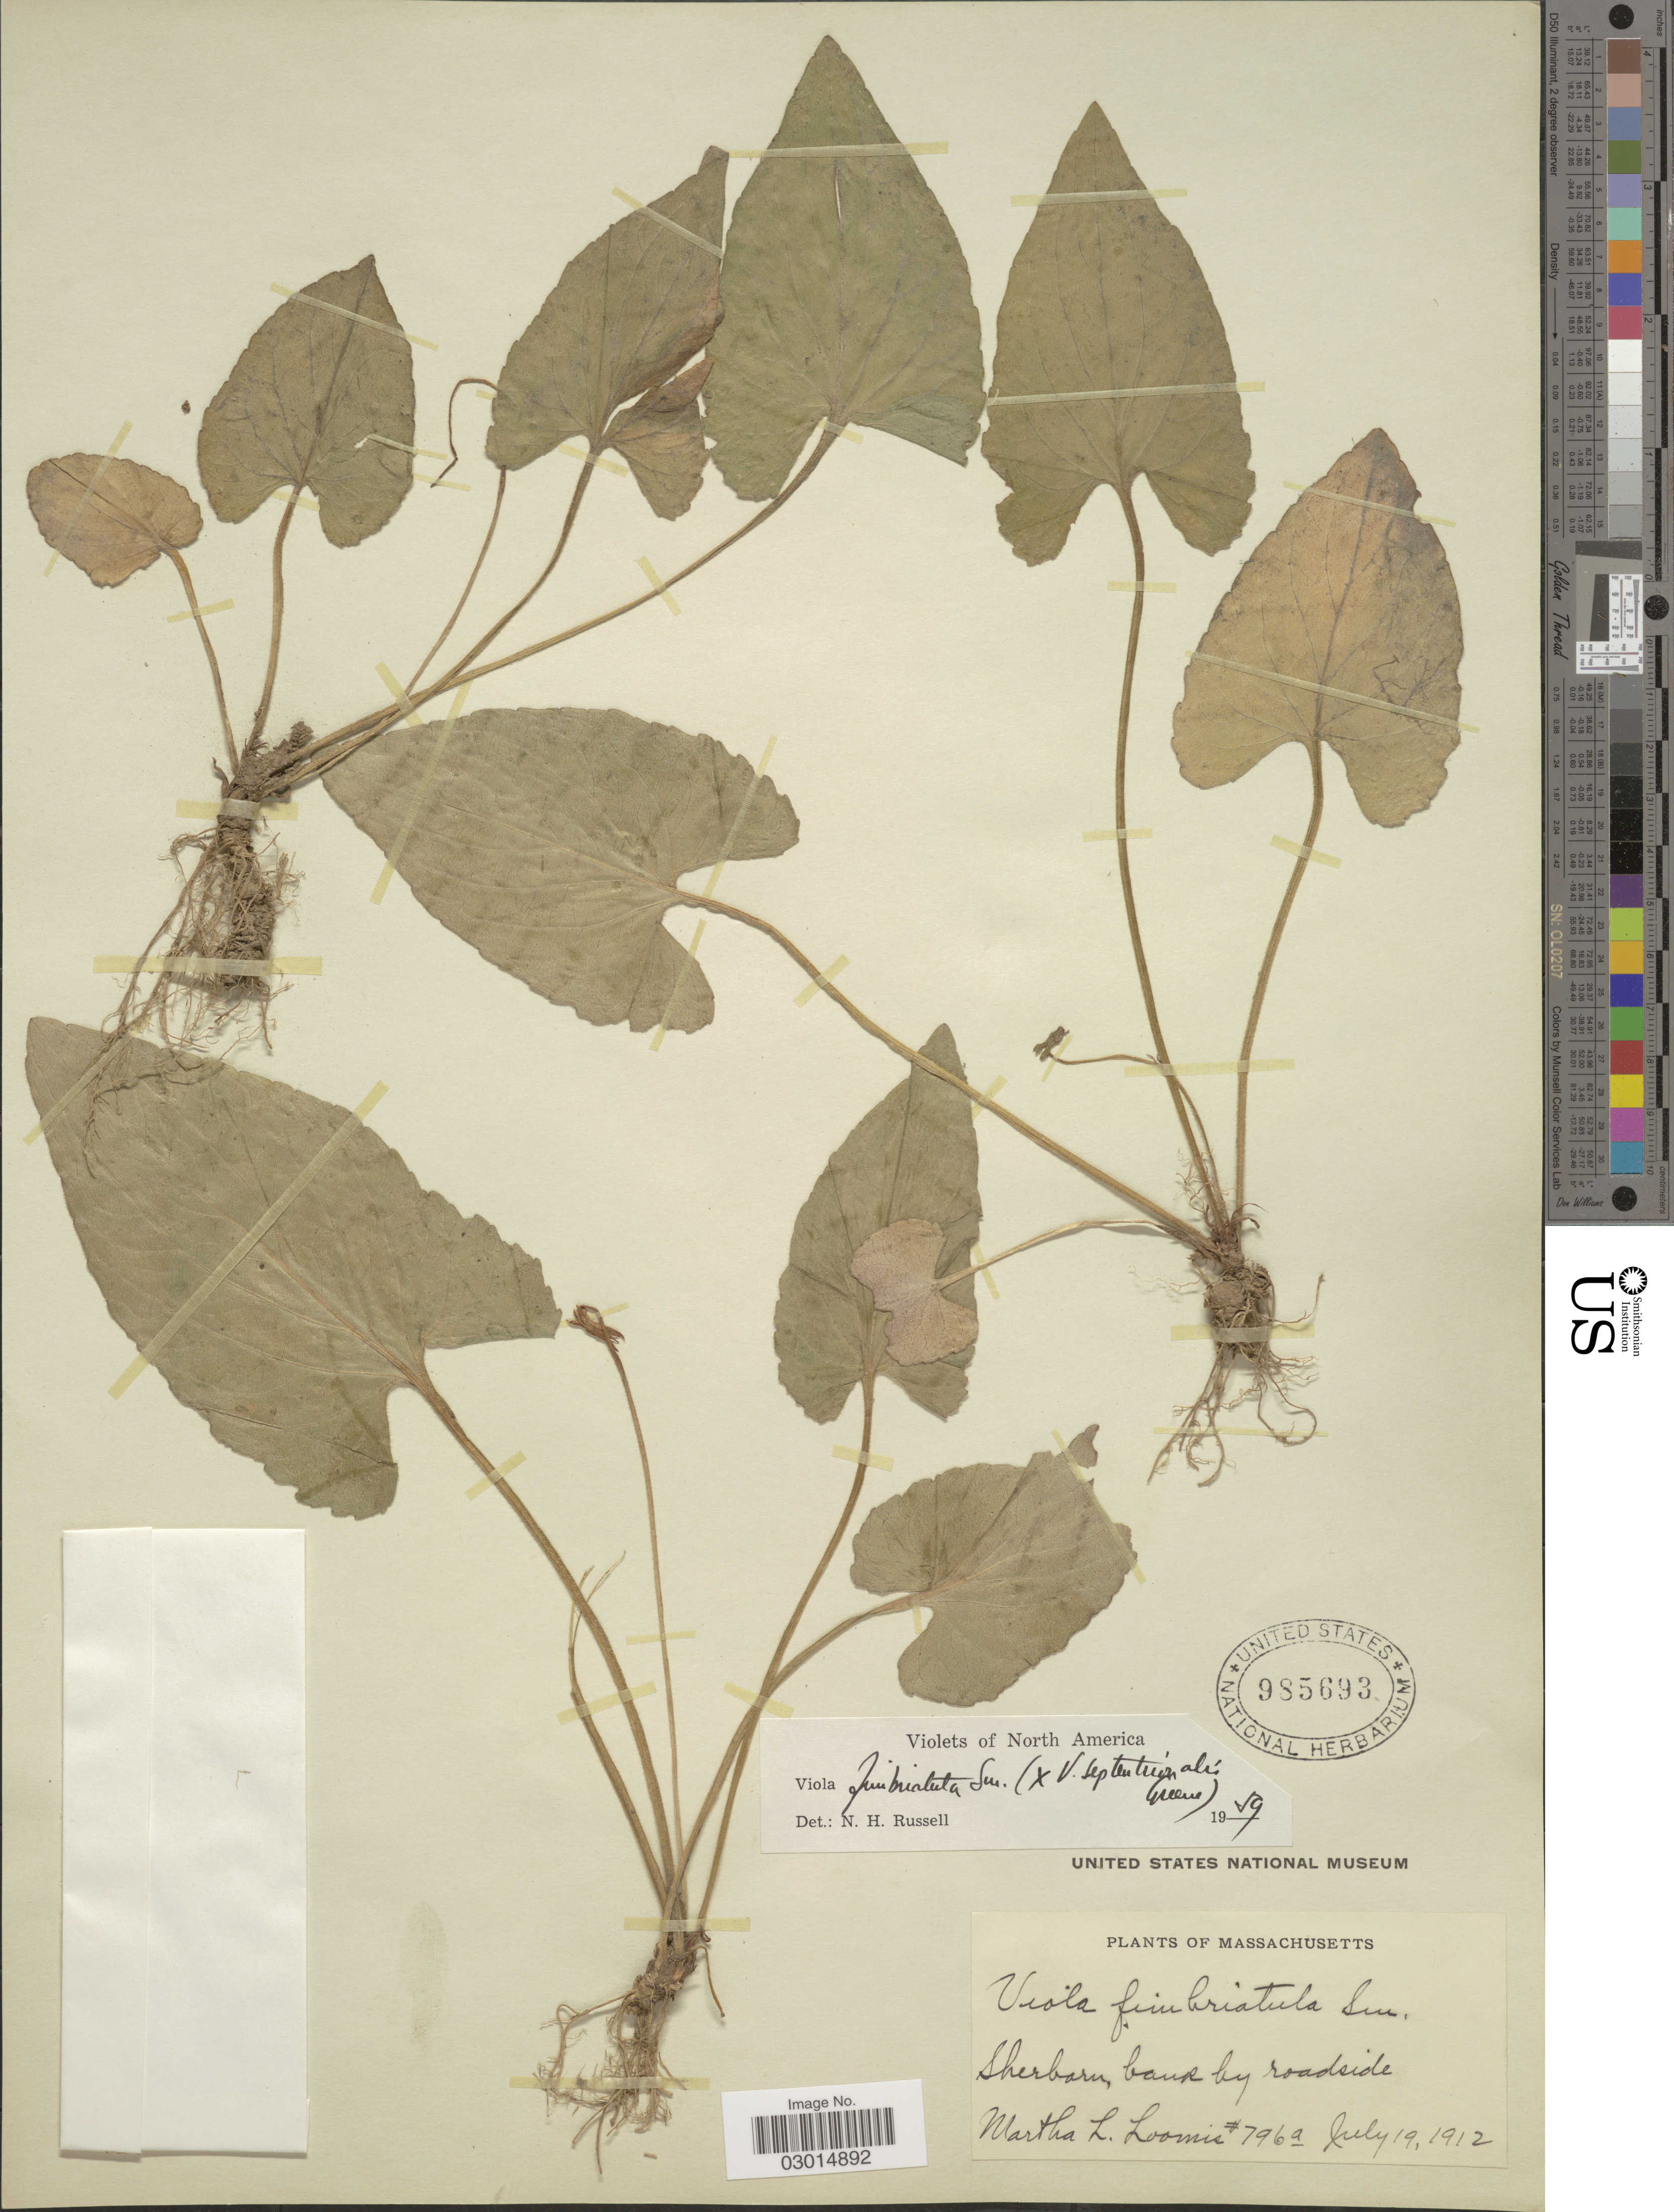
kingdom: Plantae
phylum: Tracheophyta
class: Magnoliopsida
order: Malpighiales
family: Violaceae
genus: Viola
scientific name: Viola fimbriatula x V. septentrionalis Greene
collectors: M. L. Loomis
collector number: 796a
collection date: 1912-07-19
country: United States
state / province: Massachusetts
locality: Sheborn, bank by roadside.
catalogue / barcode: US 985693